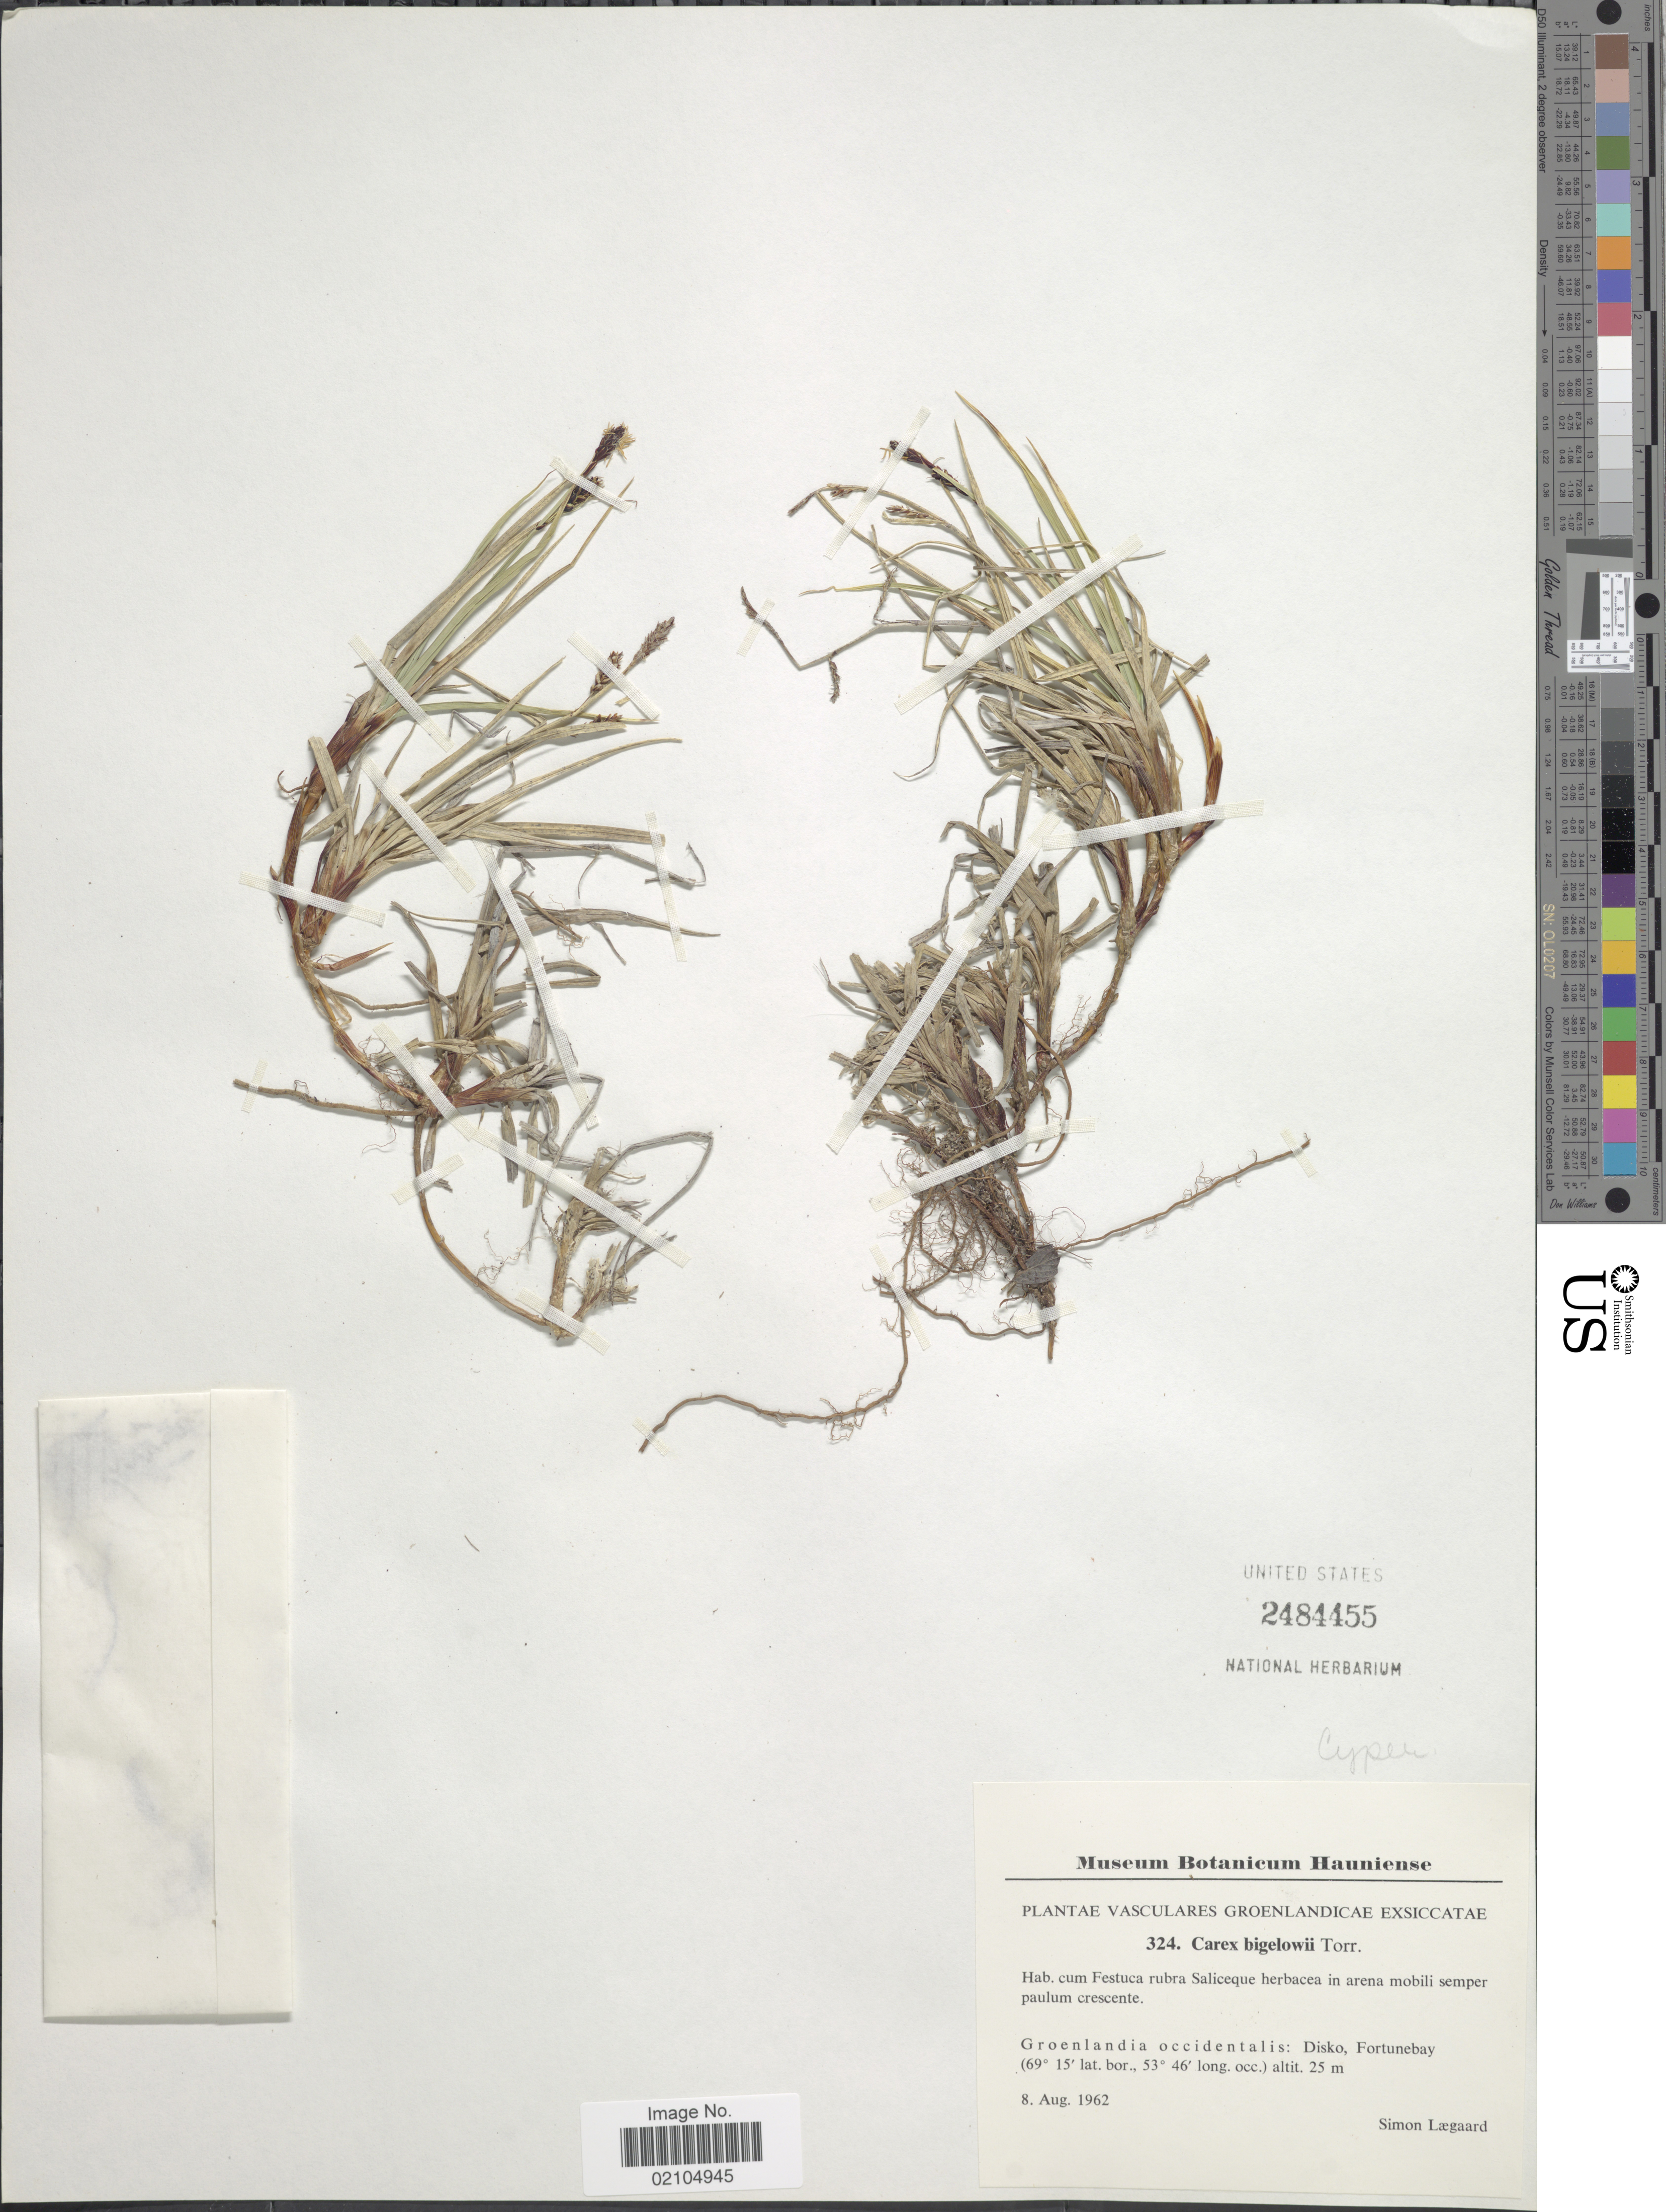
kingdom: Plantae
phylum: Tracheophyta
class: Liliopsida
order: Poales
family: Cyperaceae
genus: Carex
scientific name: Carex bigelowii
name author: Torr. ex Schwein.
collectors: S. Lægaard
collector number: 324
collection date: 1962-08-08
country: Greenland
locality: Groenlandicae, Groenlandia meridionalis: Disko, Fortunebay.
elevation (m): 25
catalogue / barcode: US 2484455